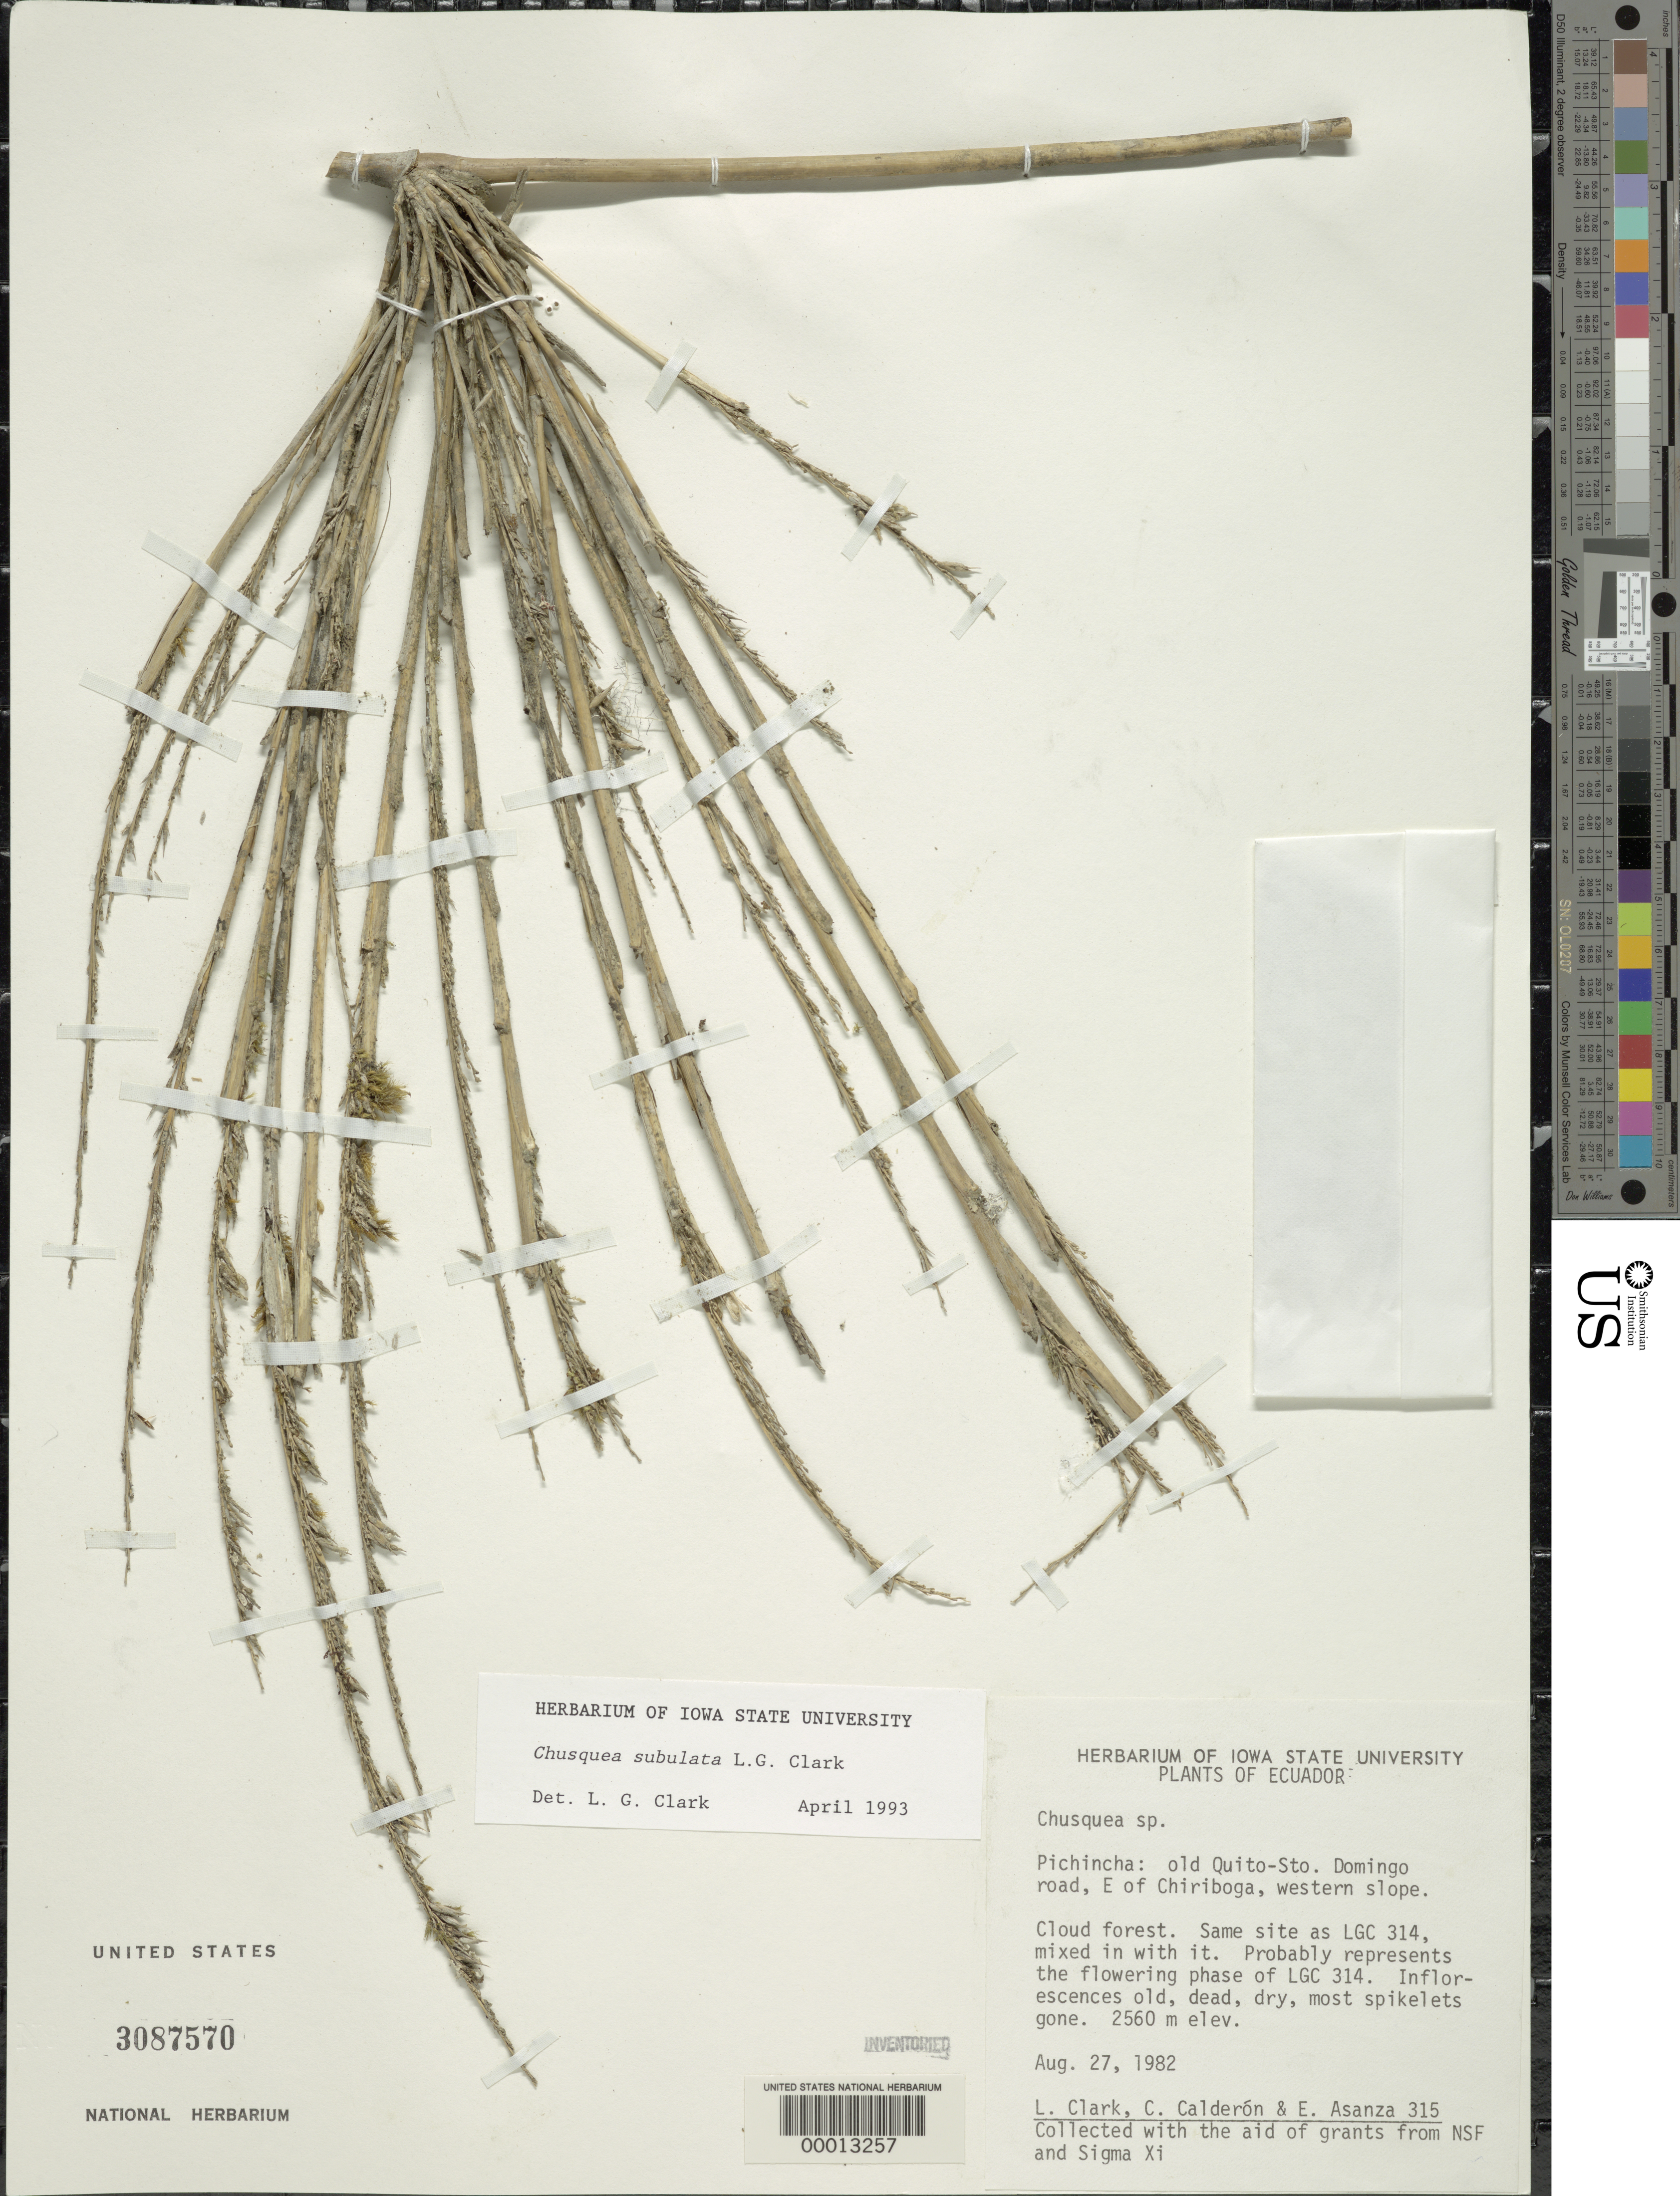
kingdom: Plantae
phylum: Tracheophyta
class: Liliopsida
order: Poales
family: Poaceae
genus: Chusquea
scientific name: Chusquea subulata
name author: L.G. Clark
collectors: L. G. Clark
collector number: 315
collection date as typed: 27 Aug 1982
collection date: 1982-08-27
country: Ecuador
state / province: Pichincha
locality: Quito-sto. domingo road. E of chiriboga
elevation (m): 2560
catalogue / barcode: US 3087570